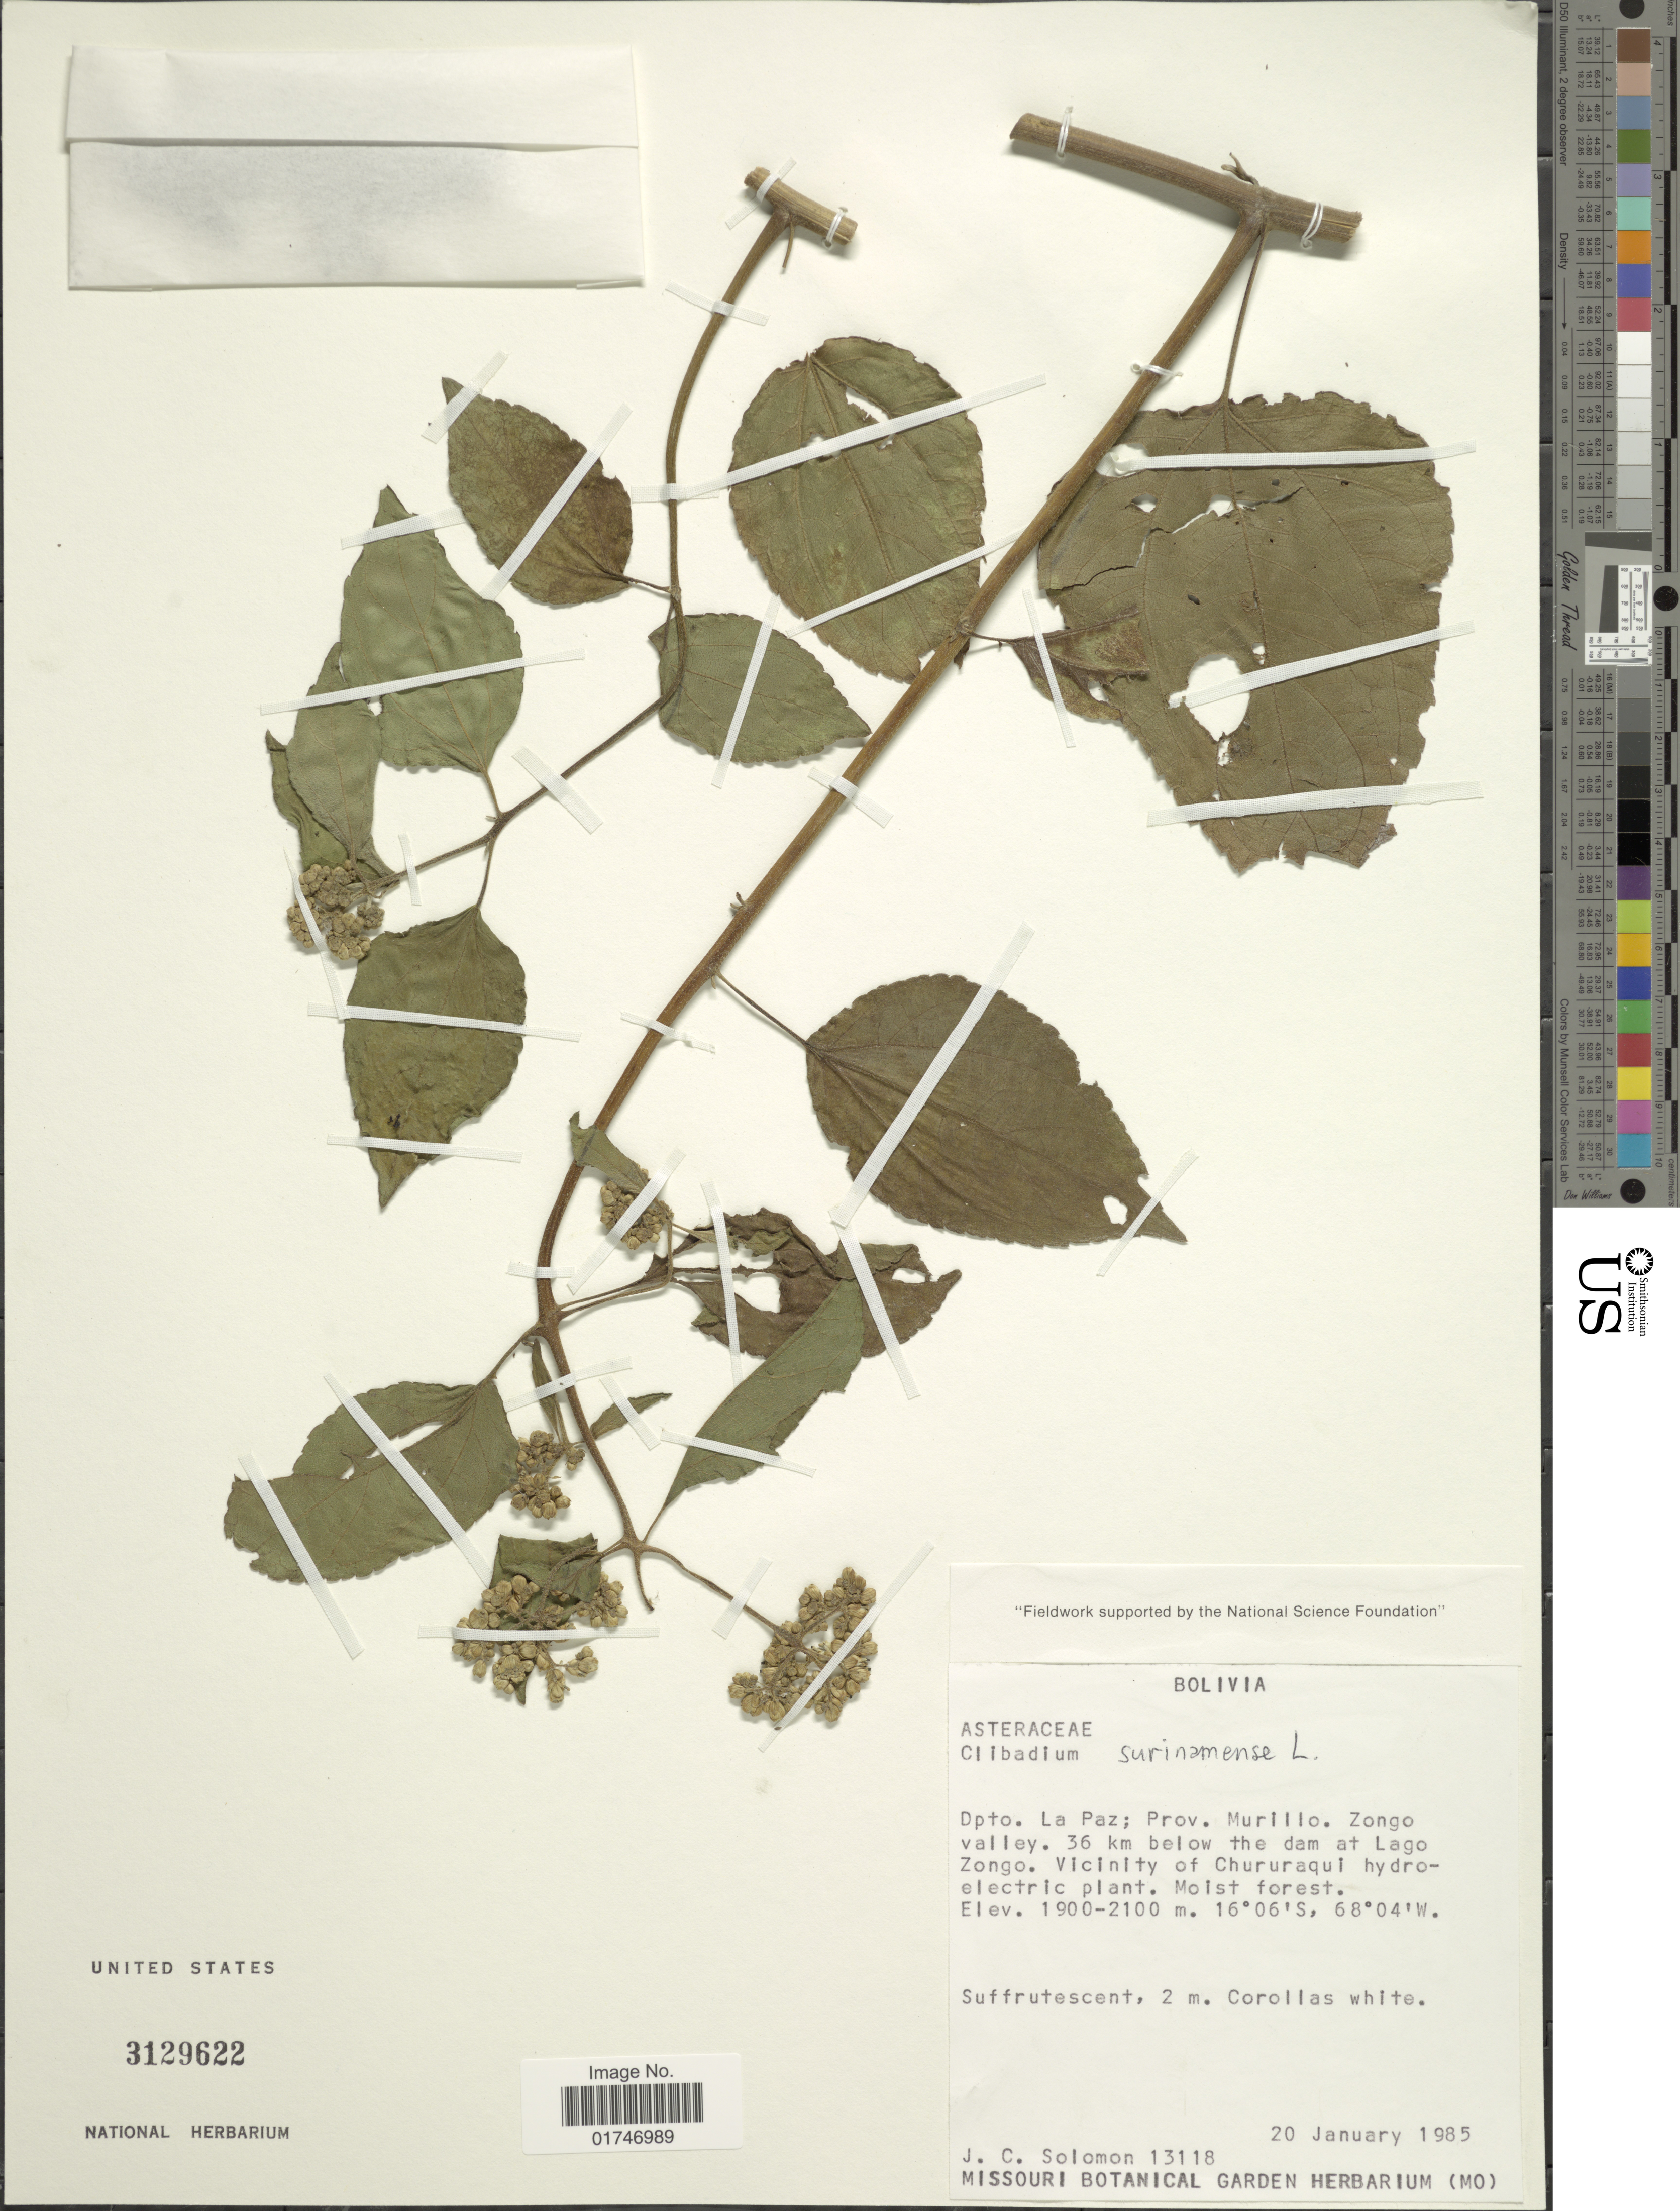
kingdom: Plantae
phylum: Tracheophyta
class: Magnoliopsida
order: Asterales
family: Asteraceae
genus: Clibadium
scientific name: Clibadium surinamense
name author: L.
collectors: J. C. Solomon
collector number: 13118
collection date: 1985-01-20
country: Bolivia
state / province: La Paz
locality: Dpto. La Paz; Prov. Murillo. Zongo valley. 36 km below the dam at Lago Zongo. Vicinity of Chururaqui hydroelectric plant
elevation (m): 1900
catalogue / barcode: US 3129622